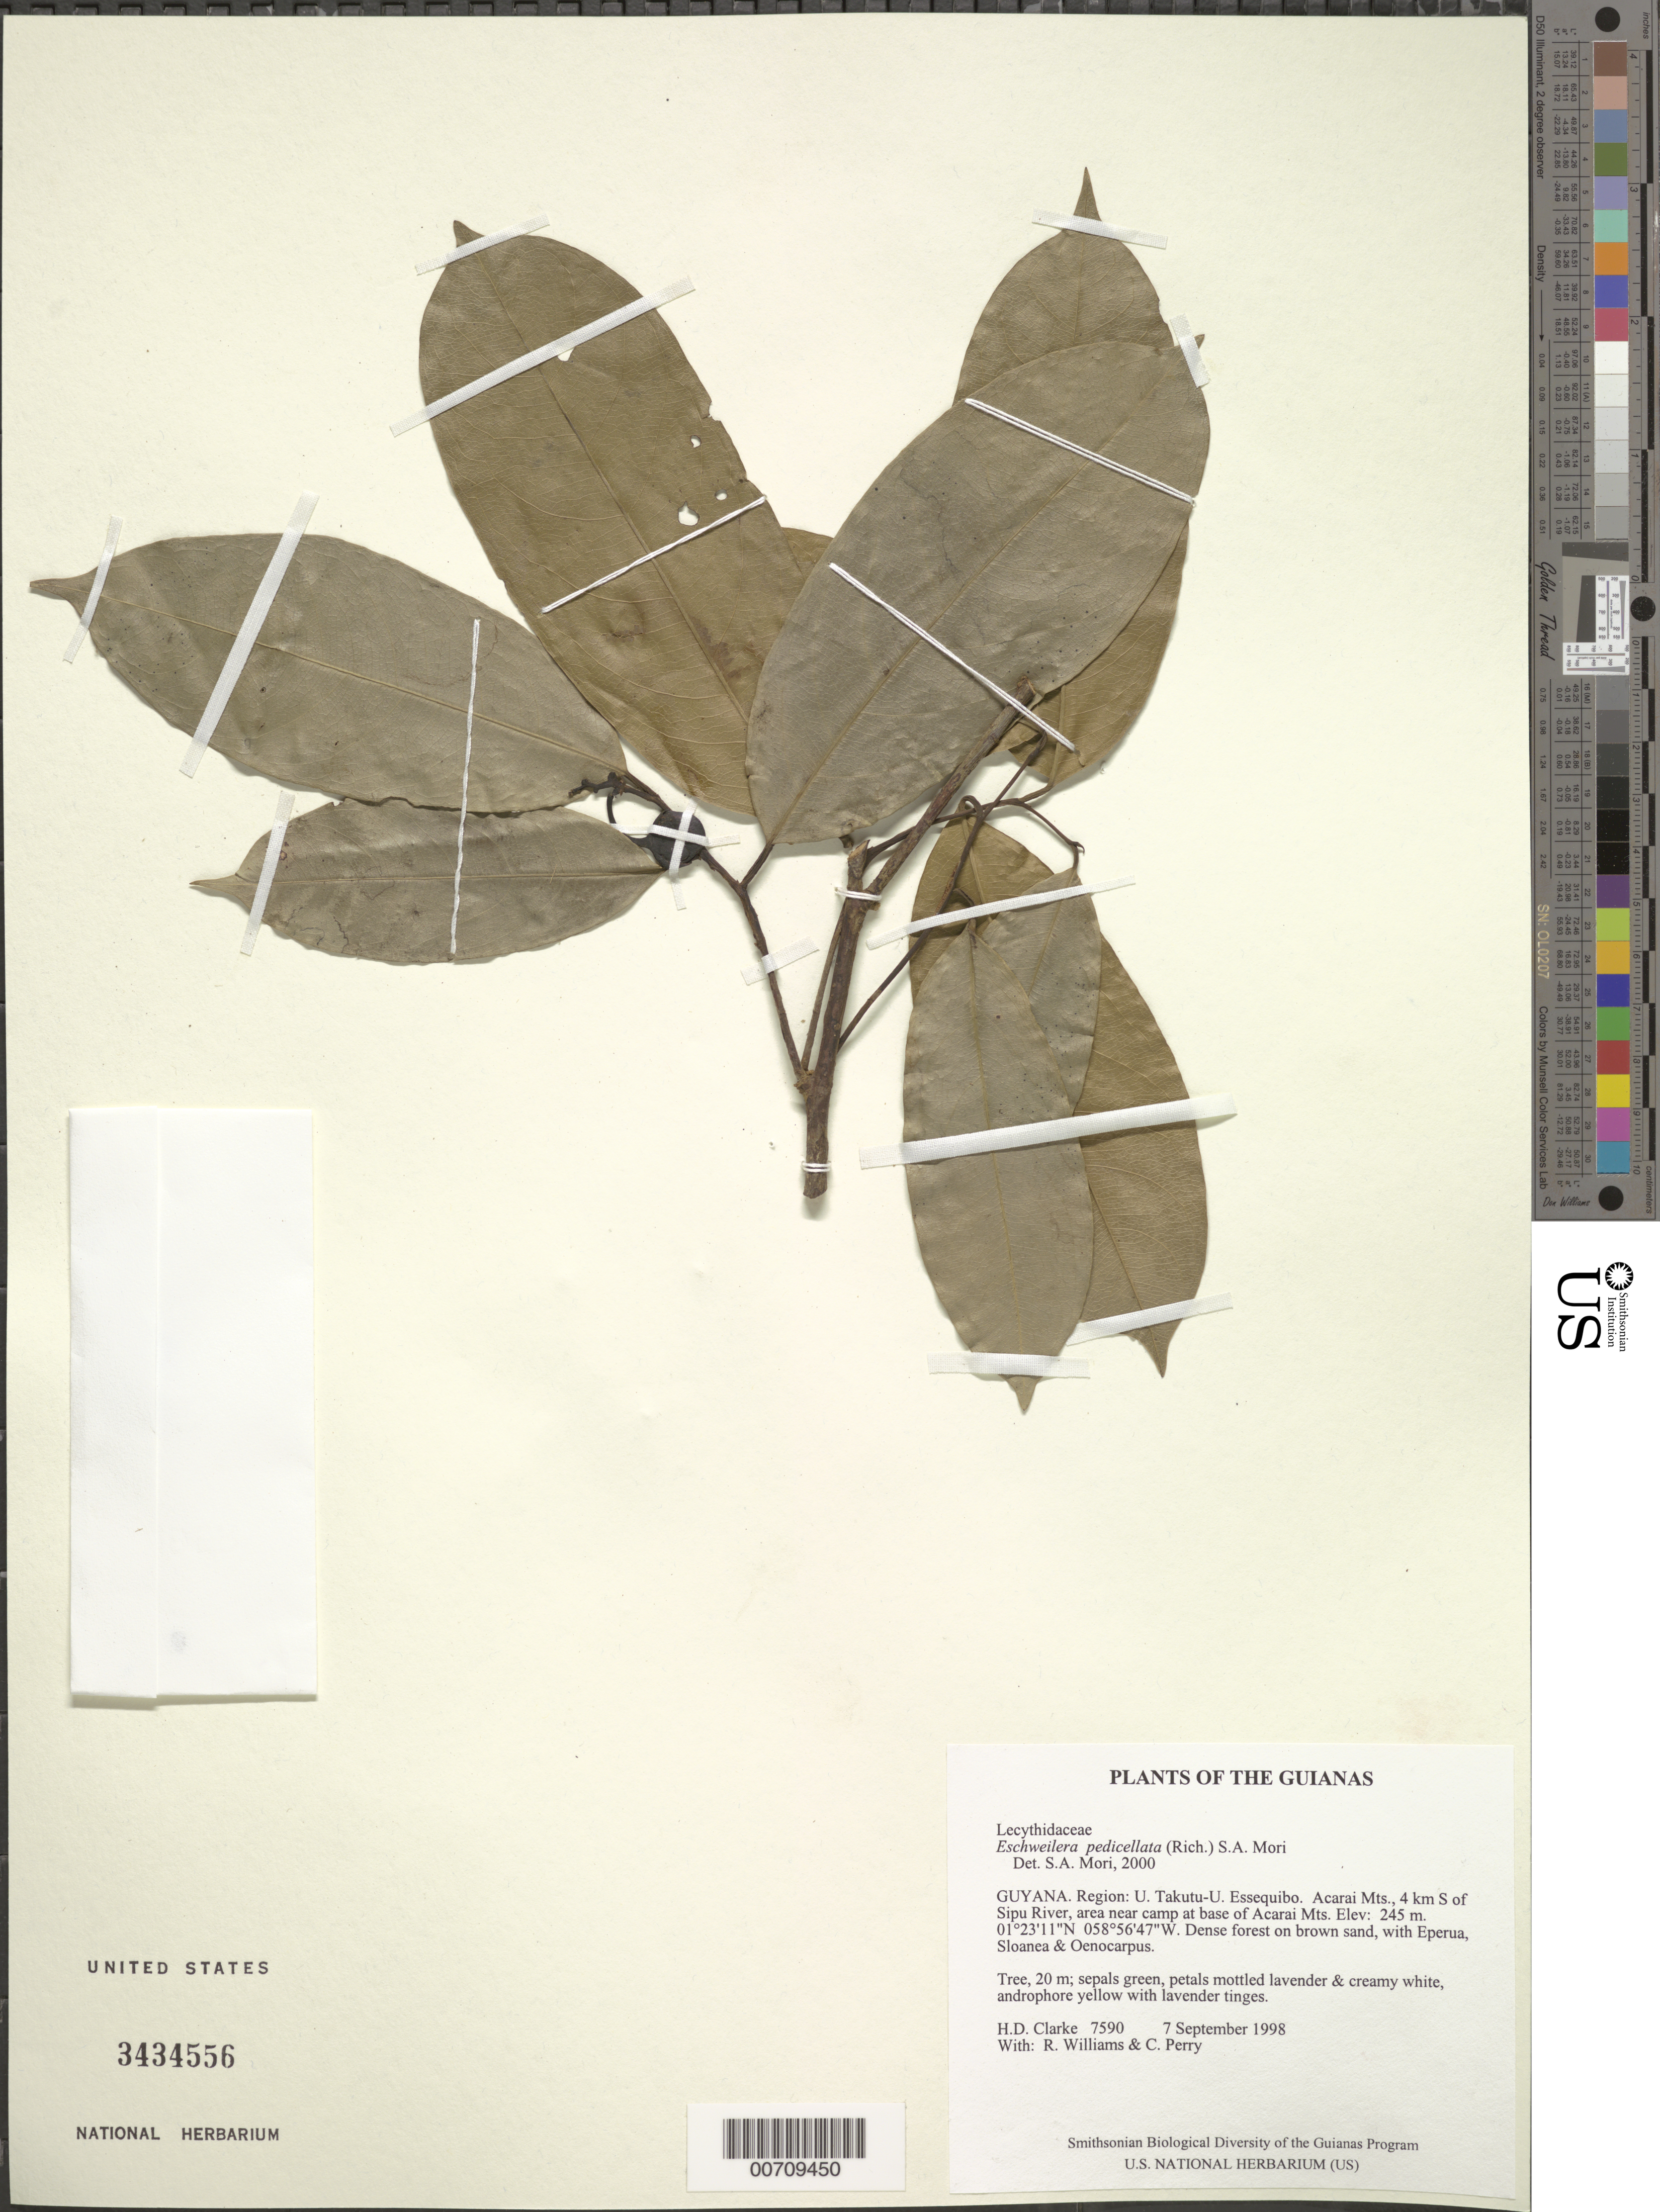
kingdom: Plantae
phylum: Tracheophyta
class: Magnoliopsida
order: Ericales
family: Lecythidaceae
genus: Eschweilera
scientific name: Eschweilera pedicellata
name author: (Rich.) S.A. Mori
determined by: Mori, Scott A.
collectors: H. D. Clarke, R. Williams & C. Perry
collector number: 7590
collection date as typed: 7 September 1998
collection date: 1998-09-07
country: Guyana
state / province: U. Takutu-U. Essequibo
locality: Acarai Mts., 4 km S of Sipu River, area near camp at base of Acarai Mts.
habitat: Dense forest on brown sand, with Eperua, Sloanea & Oenocarpus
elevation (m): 245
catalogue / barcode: US 3434556